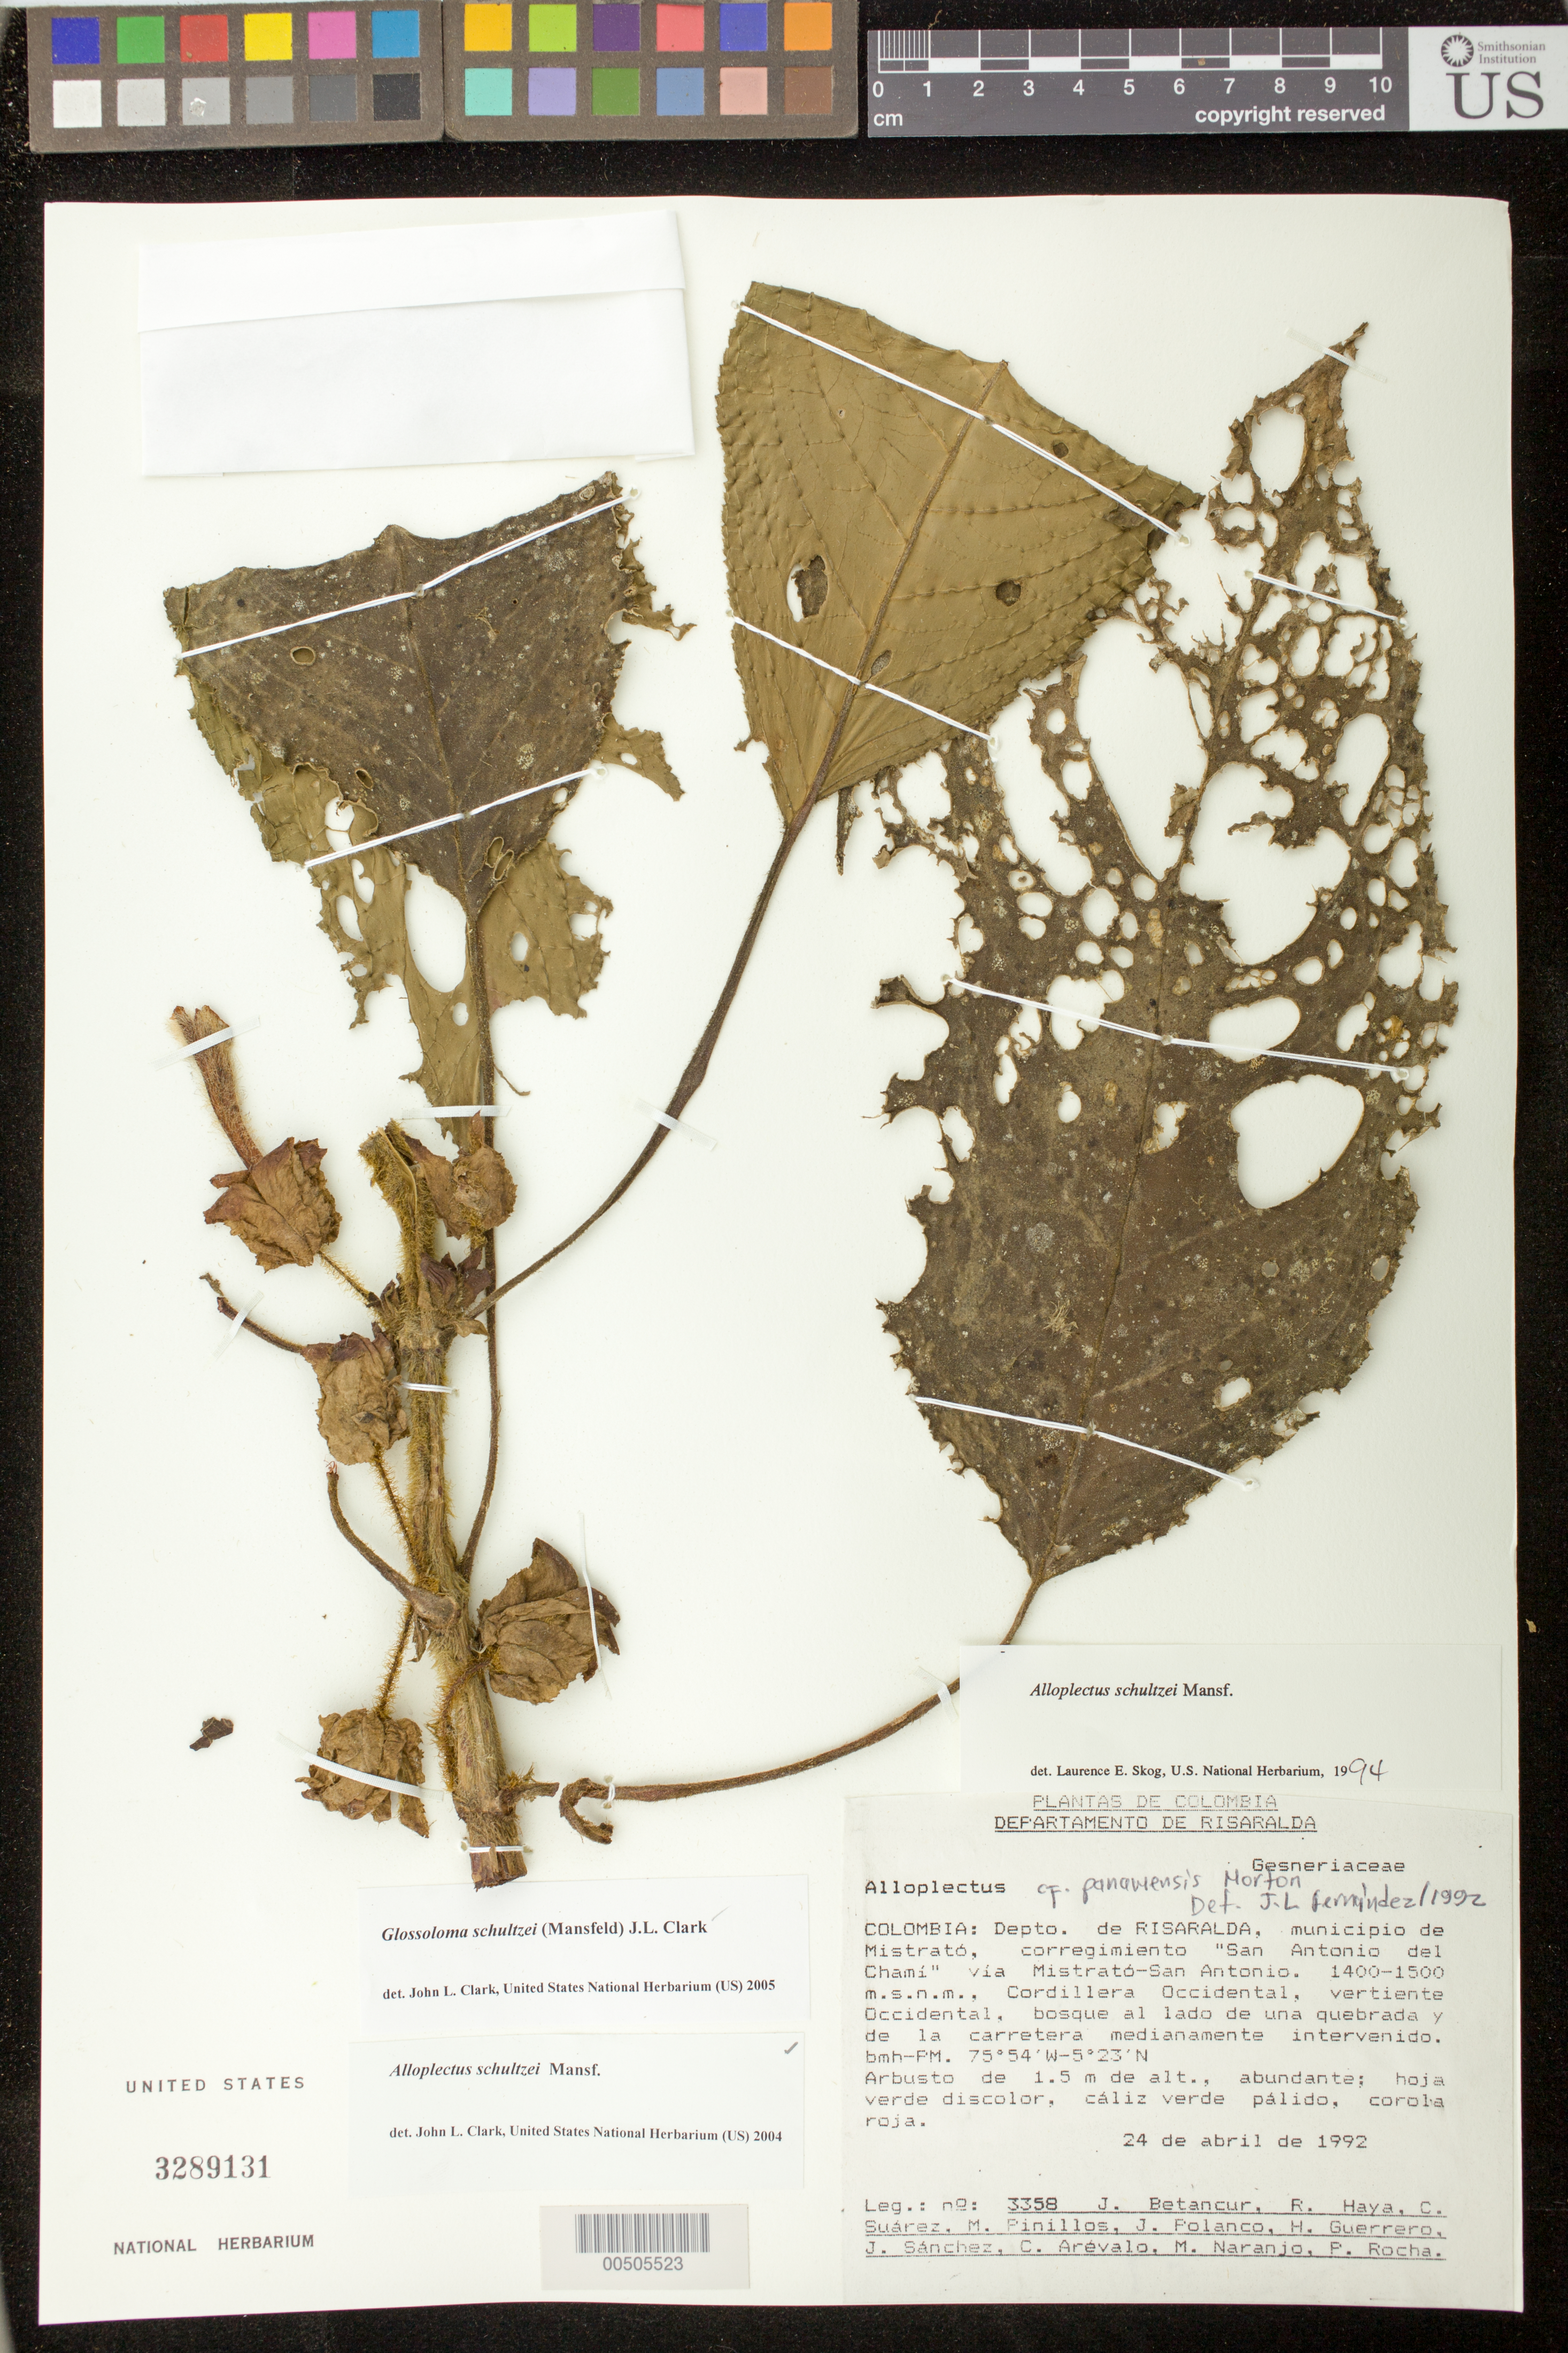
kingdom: Plantae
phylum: Tracheophyta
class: Magnoliopsida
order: Lamiales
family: Gesneriaceae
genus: Glossoloma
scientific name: Glossoloma schultzei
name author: (Mansf.) J.L. Clark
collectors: J. C. Betancur, R. Haya, C. Suarez, M. Pinillos, J. Polanco & et al.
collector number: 3358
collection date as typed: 24 Apr 1992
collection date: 1992-04-24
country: Colombia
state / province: Risaralda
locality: Municipio de Mistrató, corregimiento "San Antonio del Chamí" via Mistrató-San Antonio. Cordillera Occidental, vertiente Occidental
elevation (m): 1400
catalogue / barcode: US 3289131